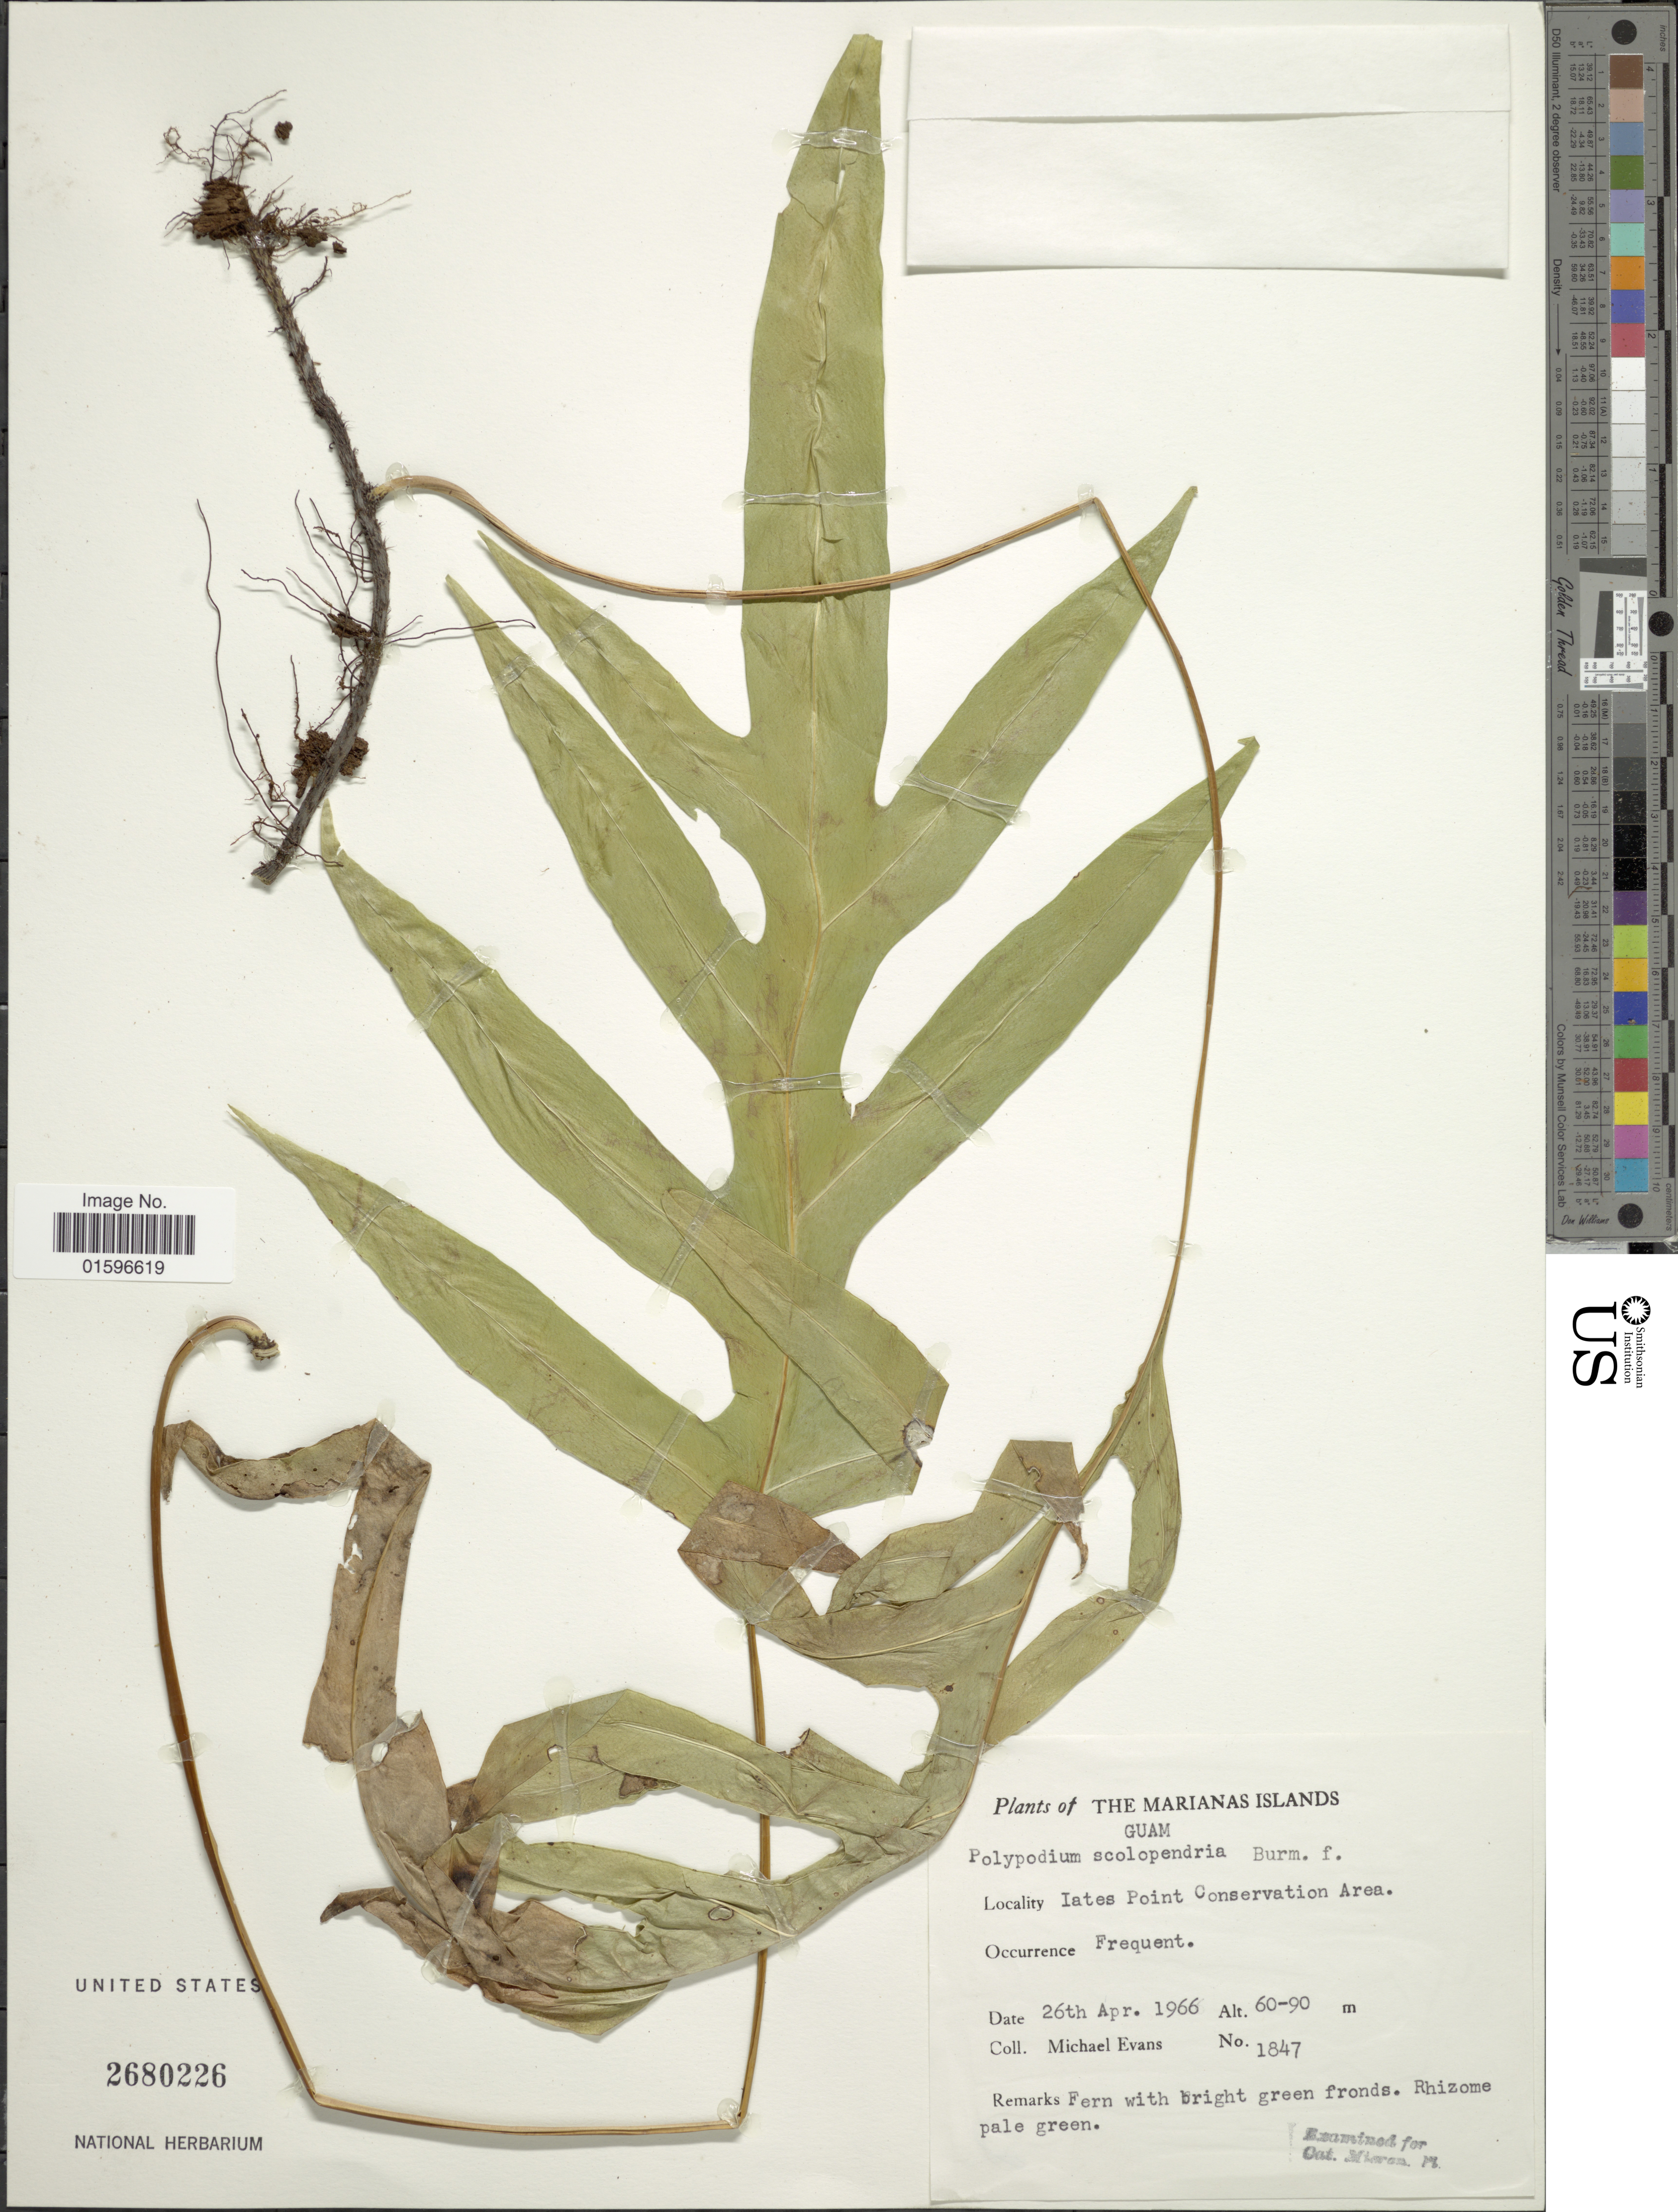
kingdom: Plantae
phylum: Tracheophyta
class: Polypodiopsida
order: Polypodiales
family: Polypodiaceae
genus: Polypodium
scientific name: Polypodium scolopendria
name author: Burm. f.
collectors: M. Evans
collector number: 1847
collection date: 1966-04-26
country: Guam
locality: Marianas Islands, Guam, Iates Point Conservation Area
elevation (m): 60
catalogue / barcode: US 2680226